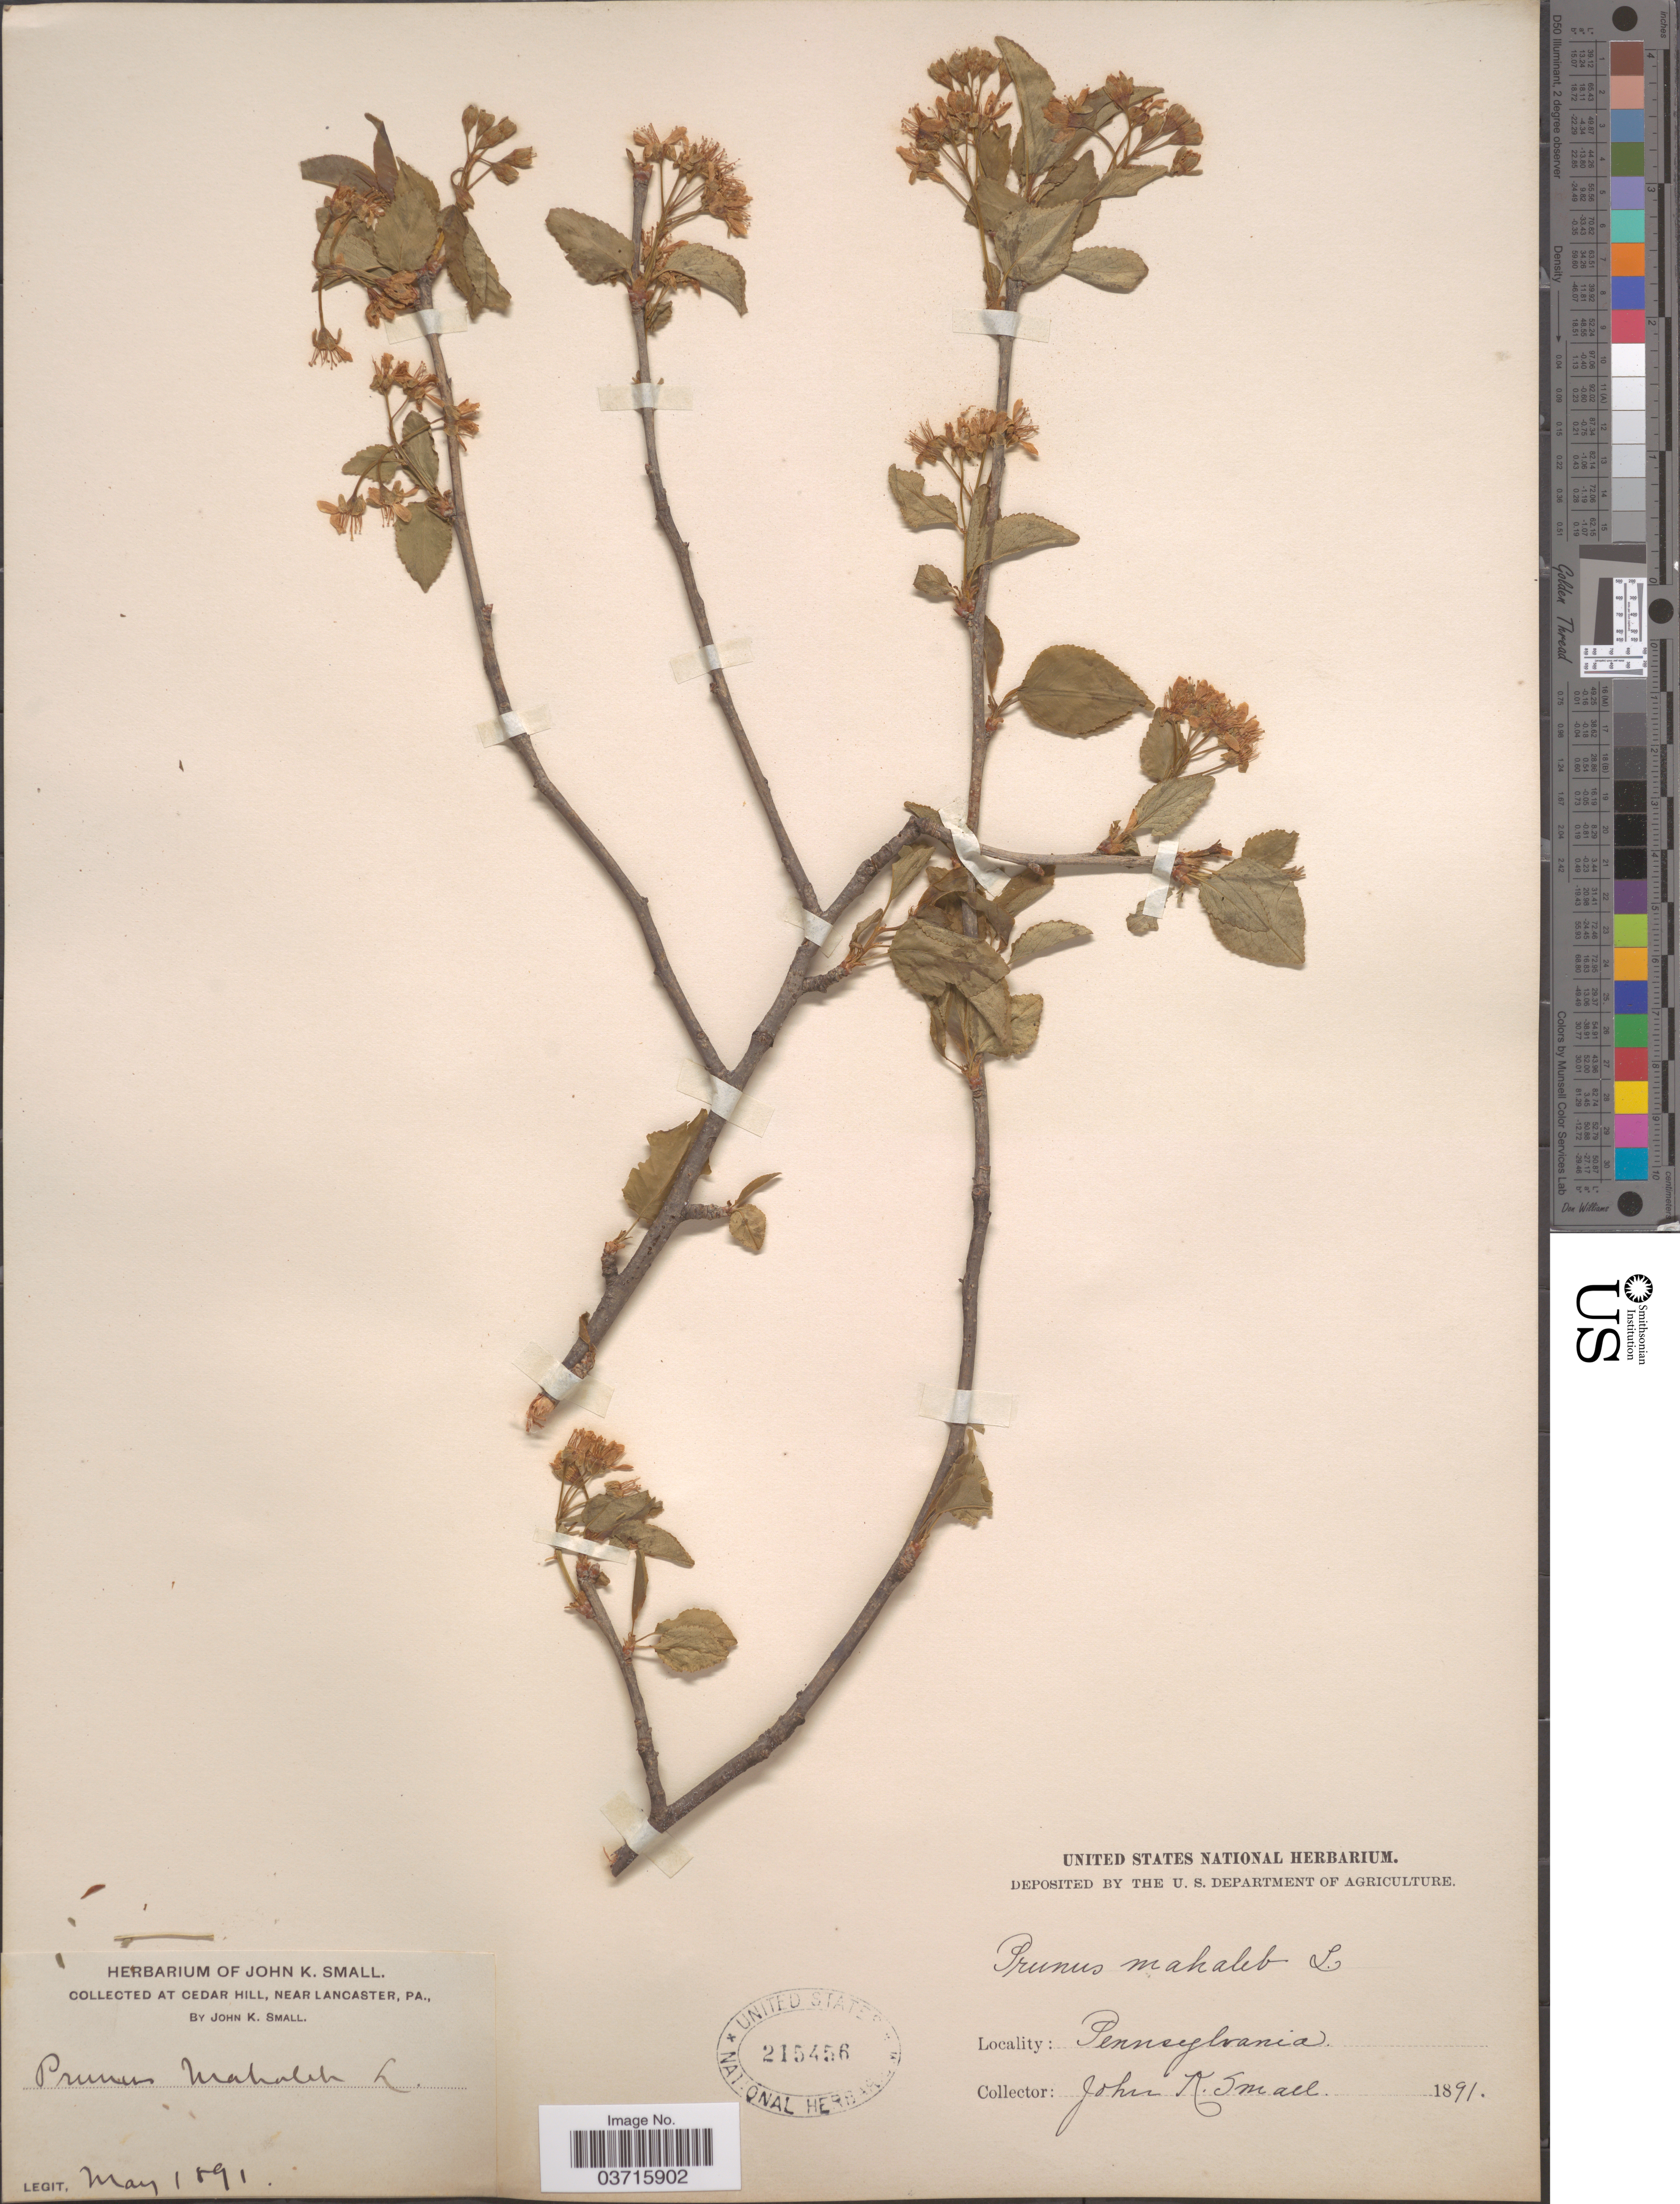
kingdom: Plantae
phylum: Tracheophyta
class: Magnoliopsida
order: Rosales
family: Rosaceae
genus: Prunus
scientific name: Prunus mahaleb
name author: L.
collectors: J. K. Small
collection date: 1891-05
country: United States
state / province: Pennsylvania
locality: Cedar Hill, Near Lancaster.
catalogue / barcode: US 215456